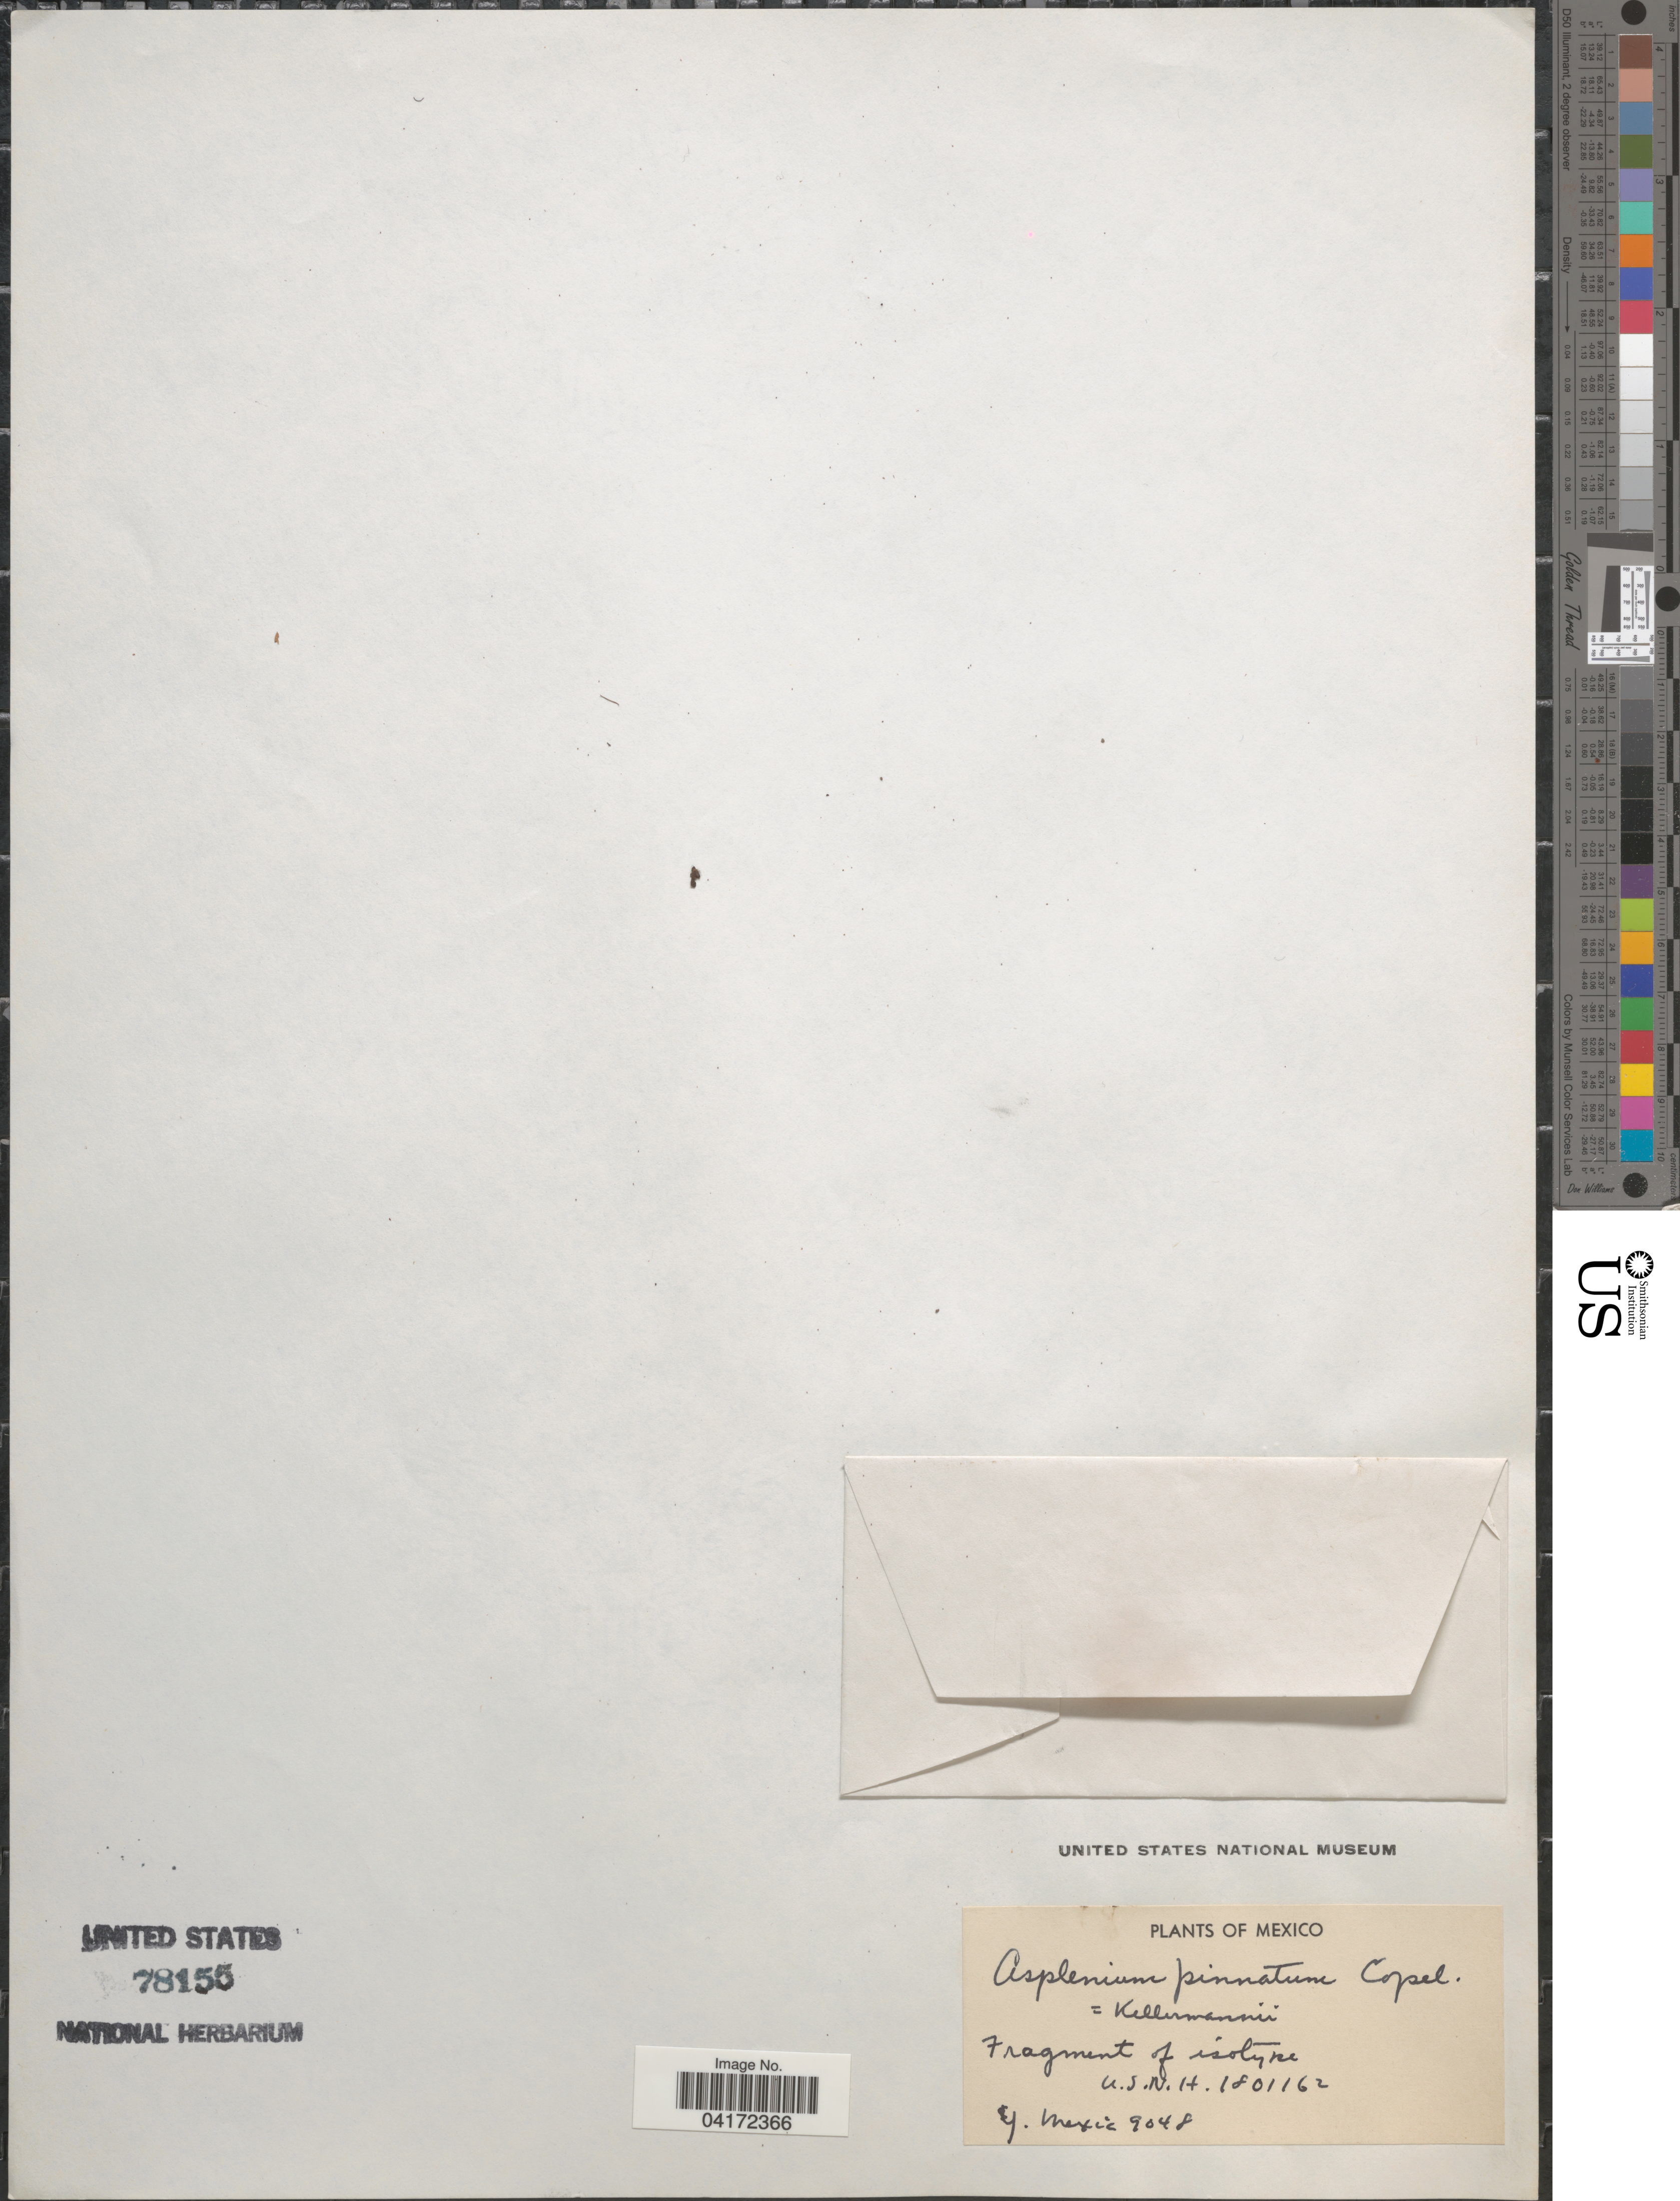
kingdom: Plantae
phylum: Tracheophyta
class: Polypodiopsida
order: Polypodiales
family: Aspleniaceae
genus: Asplenium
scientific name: Asplenium pinnatum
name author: Copel.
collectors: Y. Mexia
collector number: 9048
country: Mexico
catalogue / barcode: US 78155